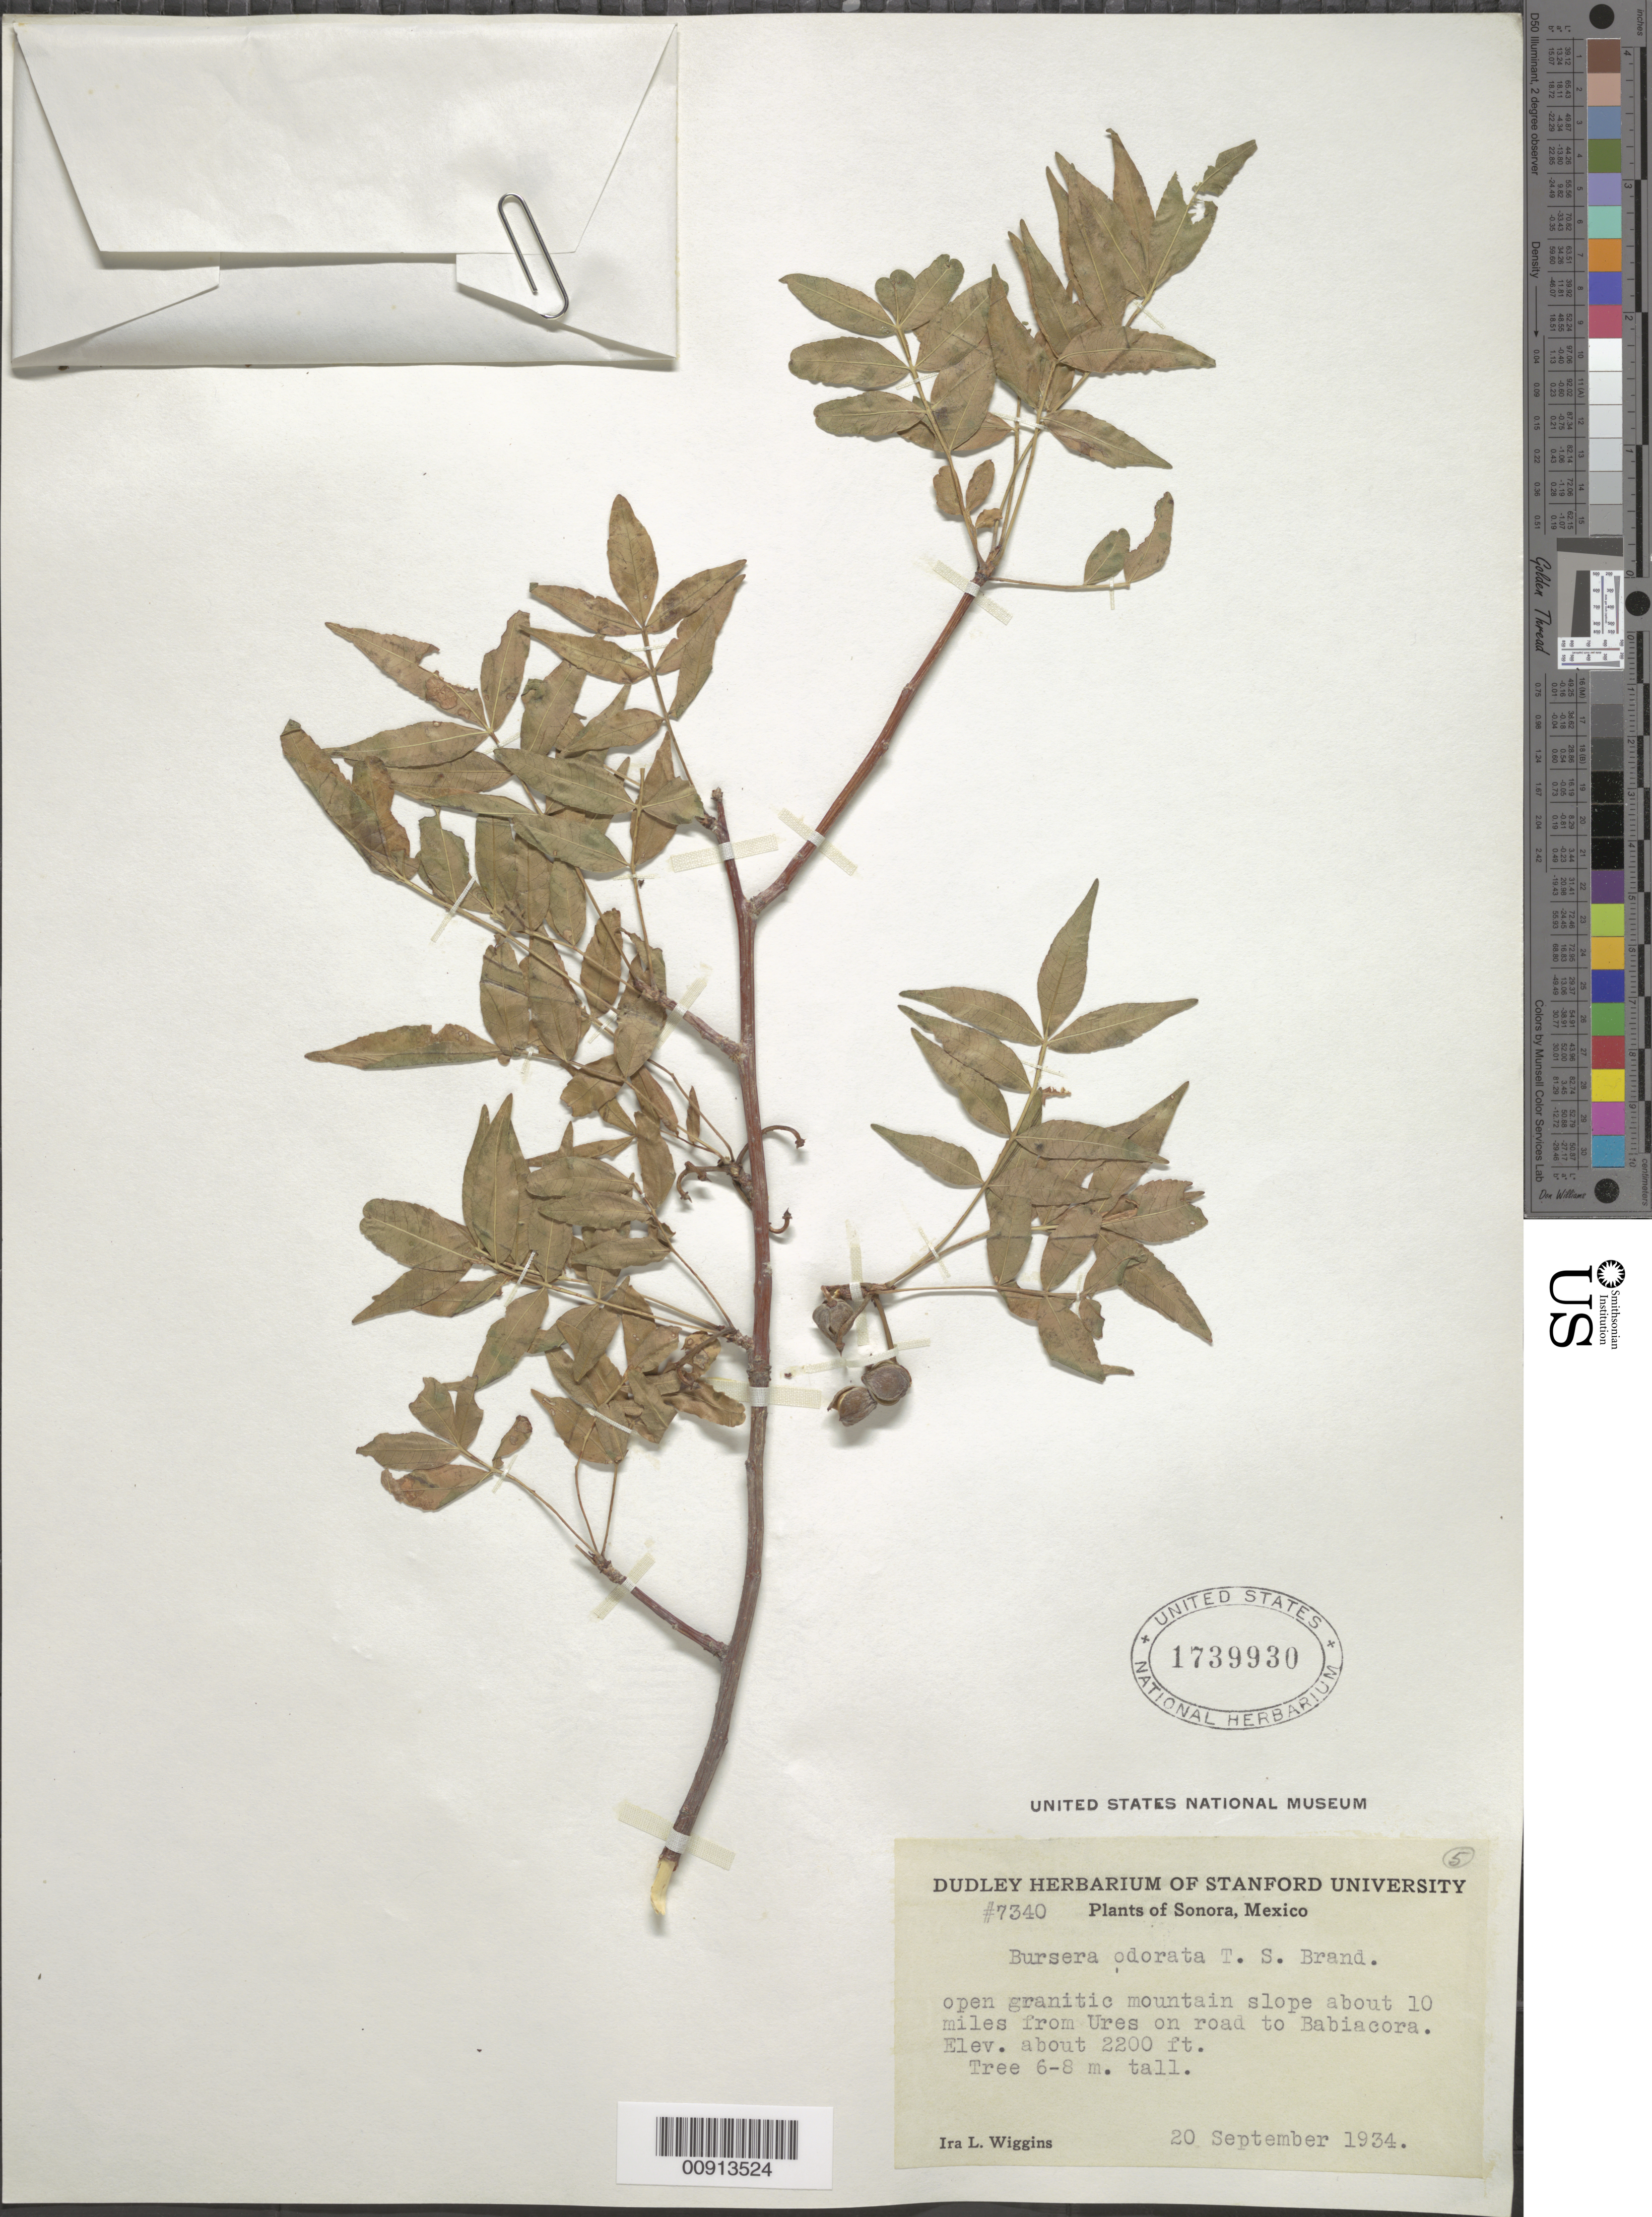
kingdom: Plantae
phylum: Tracheophyta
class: Magnoliopsida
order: Sapindales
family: Burseraceae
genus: Bursera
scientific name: Bursera fagaroides var. elongata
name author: (Kunth) Engl.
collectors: I. L. Wiggins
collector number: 7340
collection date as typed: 20 Sep 1934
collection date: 1934-09-20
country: Mexico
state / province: Sonora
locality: Sonora: About 10 miles from Ures on road to Babiacora.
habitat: Open granitic mountain slope.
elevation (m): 671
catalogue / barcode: US 1739930